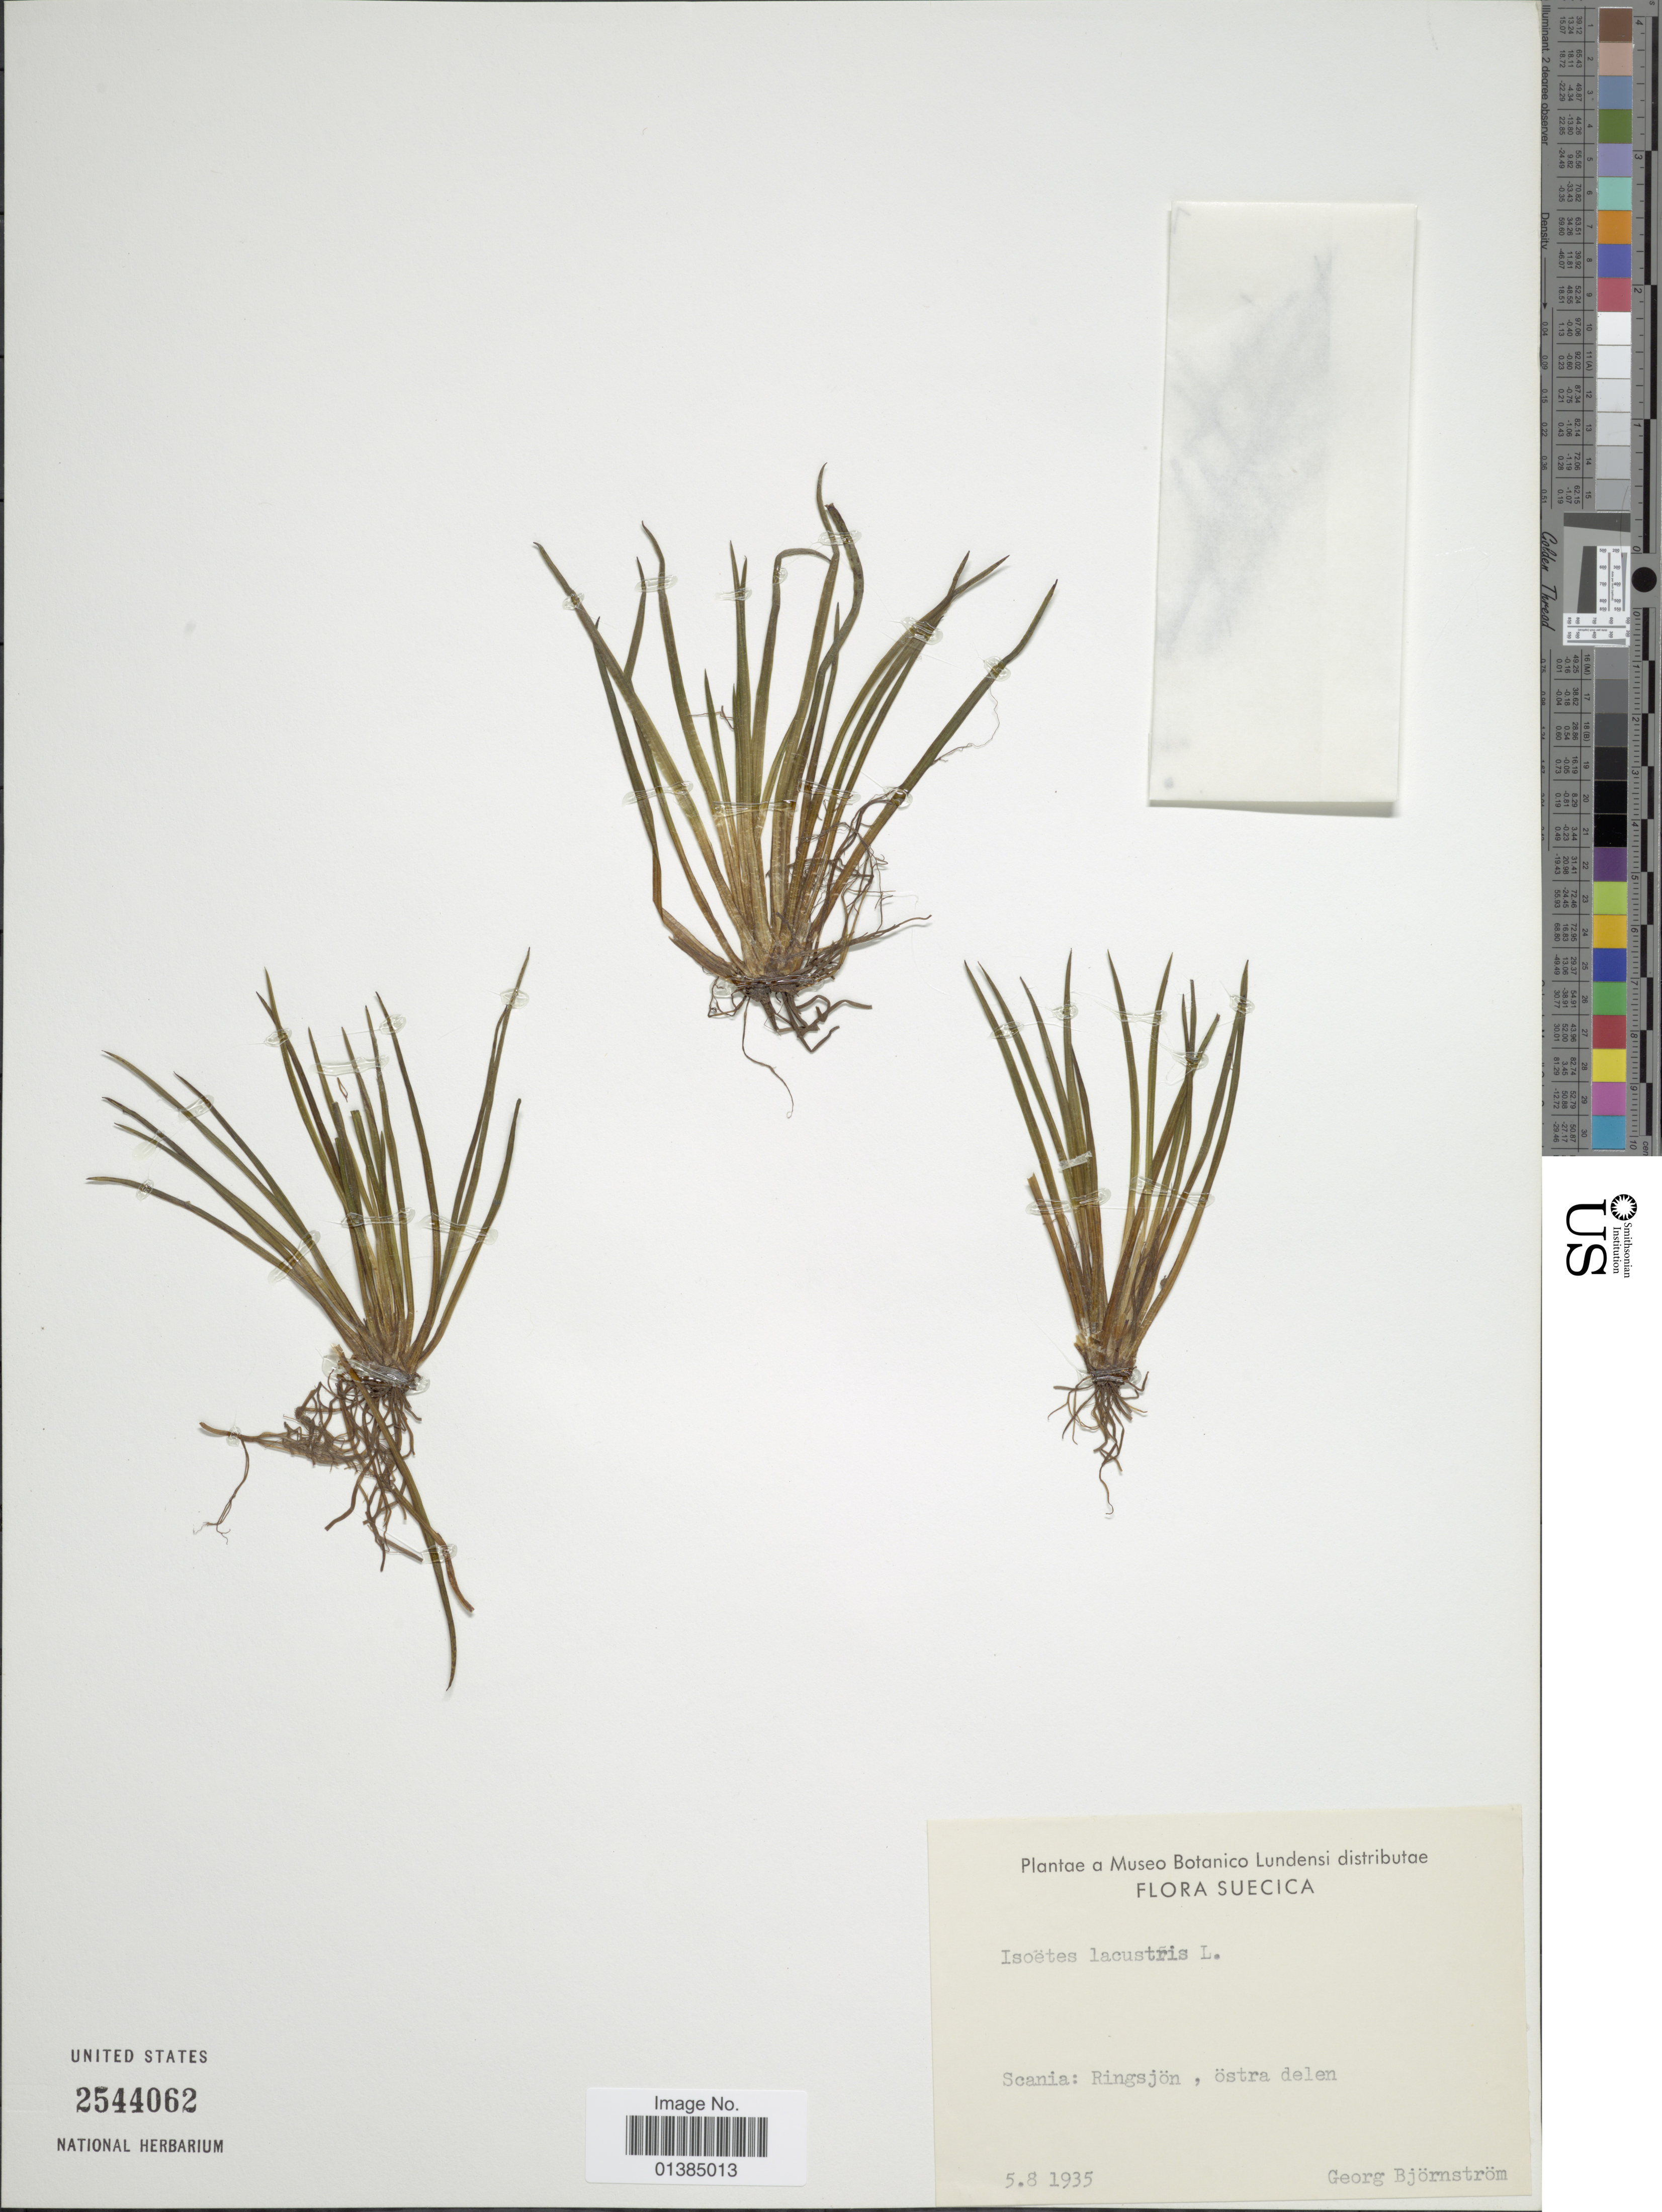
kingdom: Plantae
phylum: Tracheophyta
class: Lycopodiopsida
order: Isoetales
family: Isoetaceae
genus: Isoetes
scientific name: Isoetes lacustris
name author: L.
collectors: G. Björnström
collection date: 1935-08-05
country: Sweden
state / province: Skåne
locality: Scania: Ringsjön, östra delen.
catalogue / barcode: US 2544062